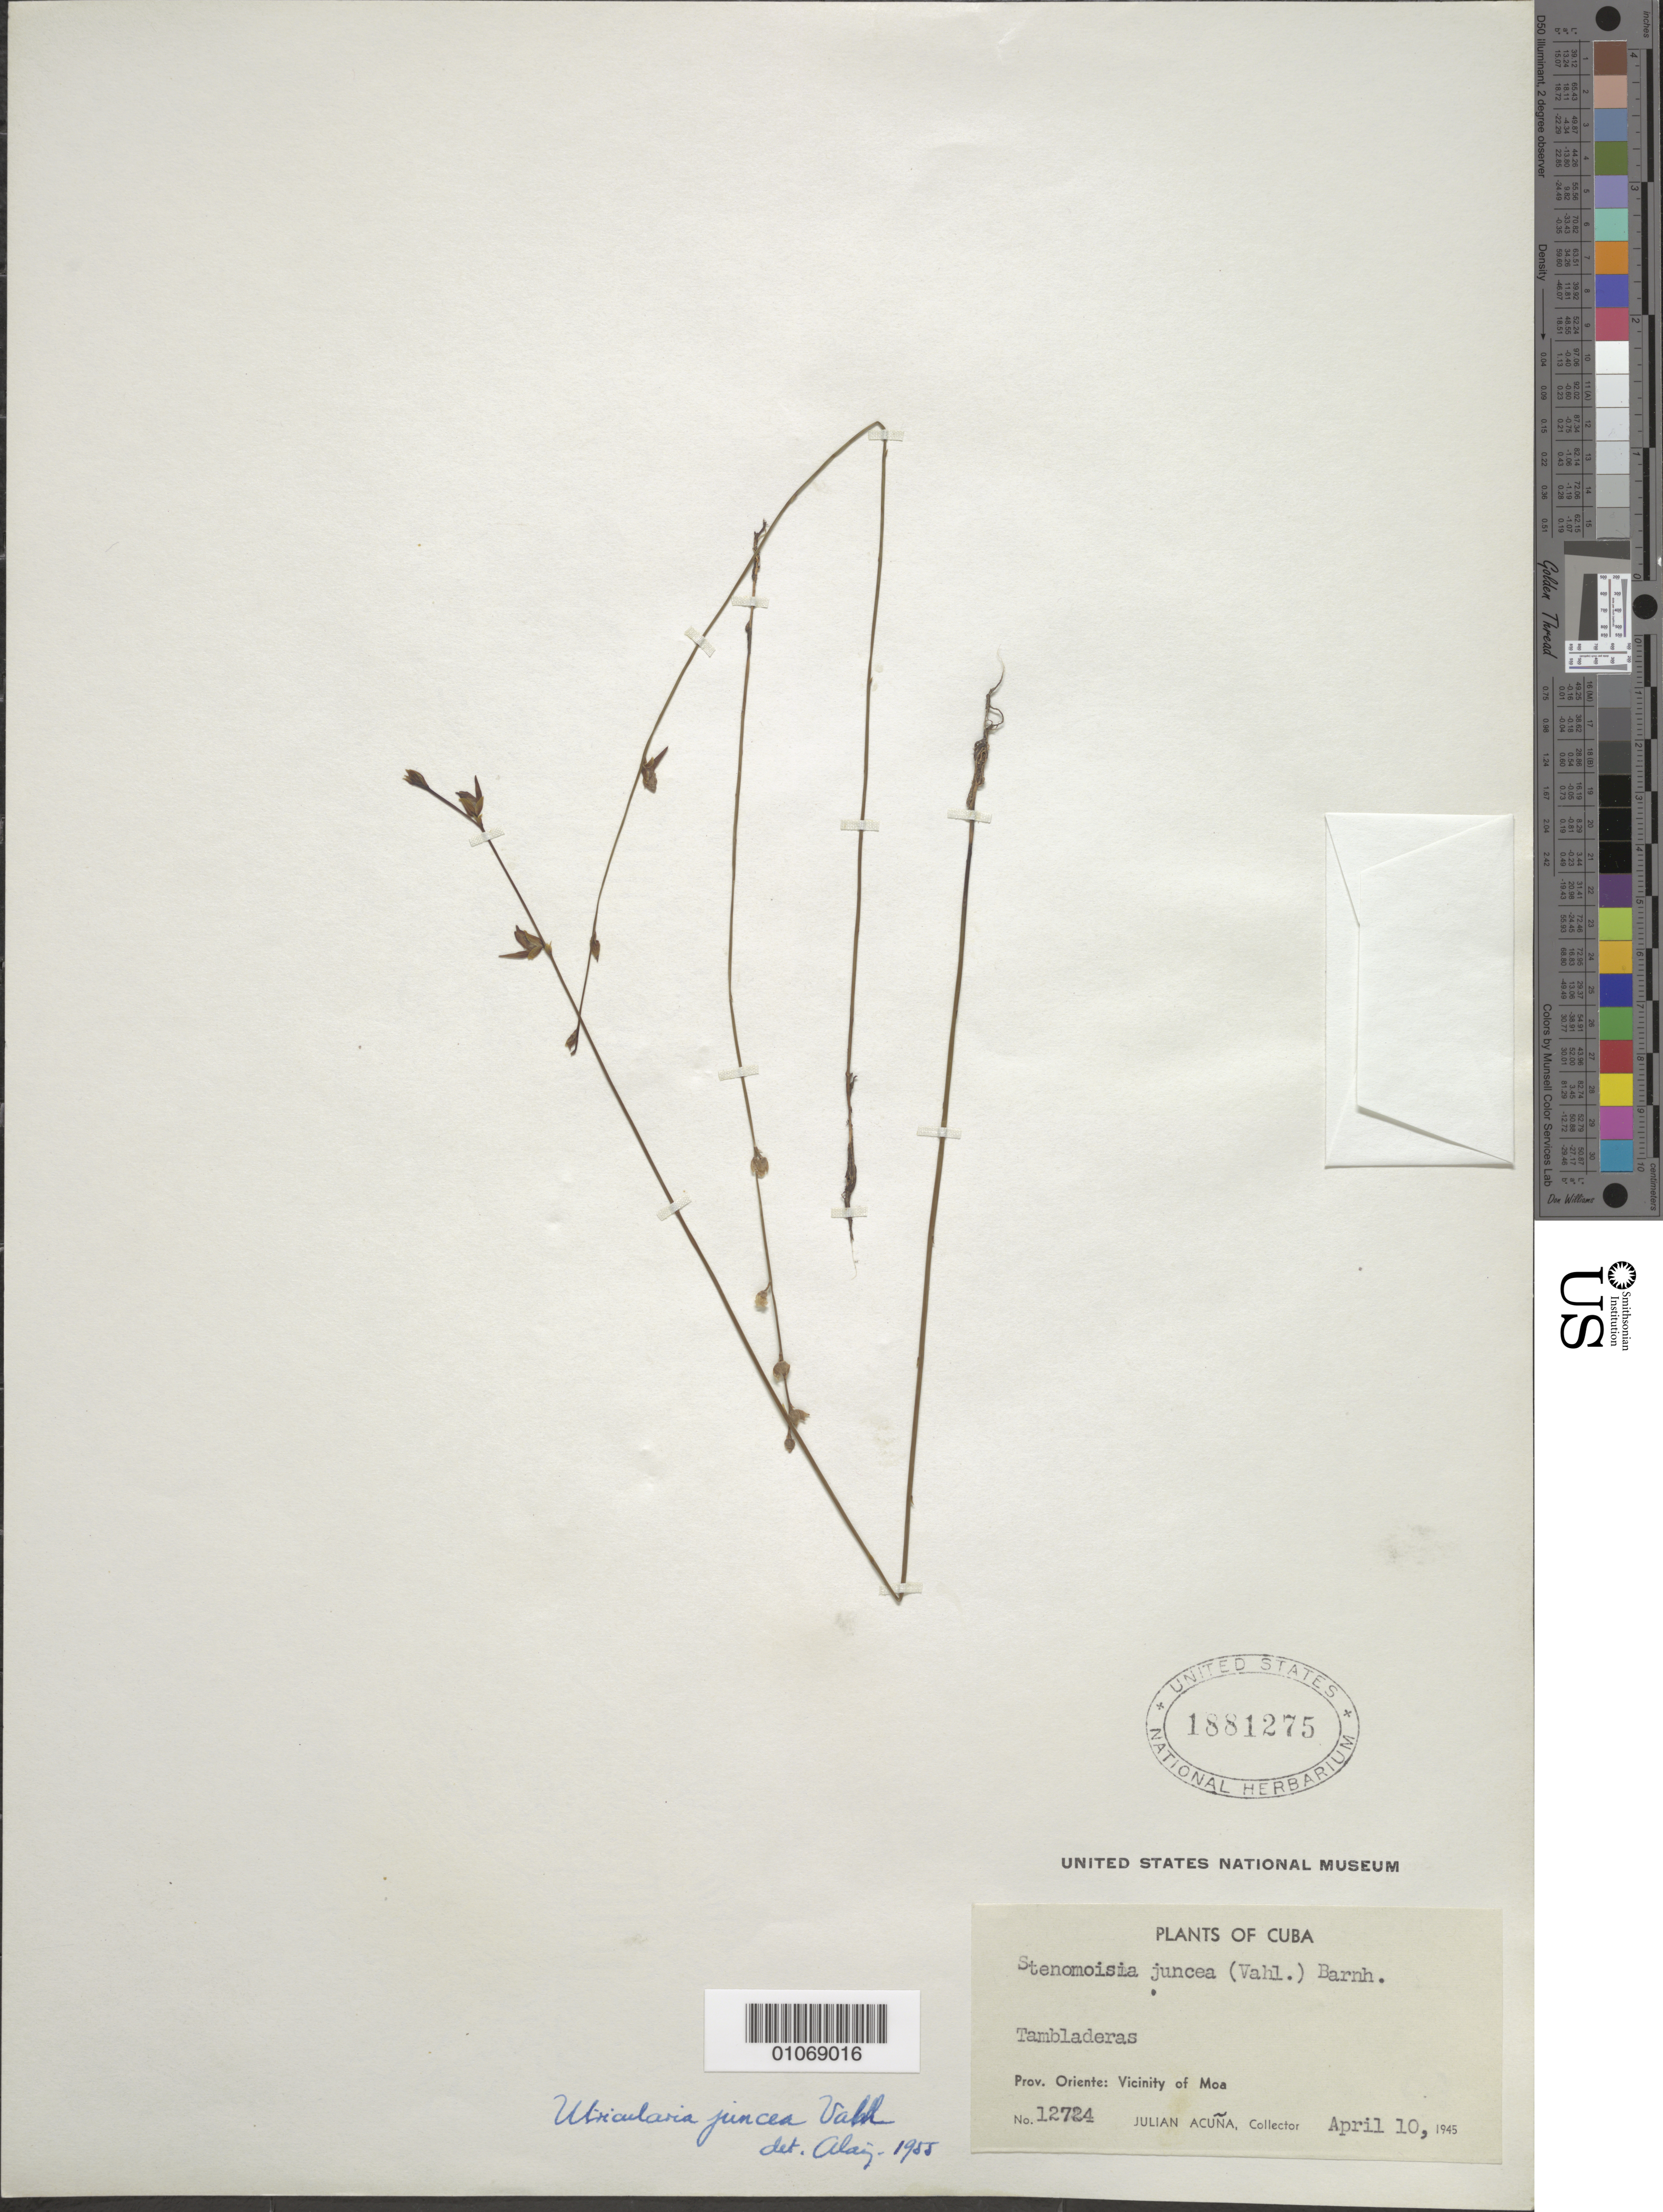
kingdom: Plantae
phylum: Tracheophyta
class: Magnoliopsida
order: Lamiales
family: Lentibulariaceae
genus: Utricularia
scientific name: Utricularia juncea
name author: Vahl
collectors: J. Acuña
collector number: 12724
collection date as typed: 10 Apr 1945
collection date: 1945-04-10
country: Cuba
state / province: Holguín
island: Cuba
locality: Vicinity of Moa [Oriente] Tambladeras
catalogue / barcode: US 1881275